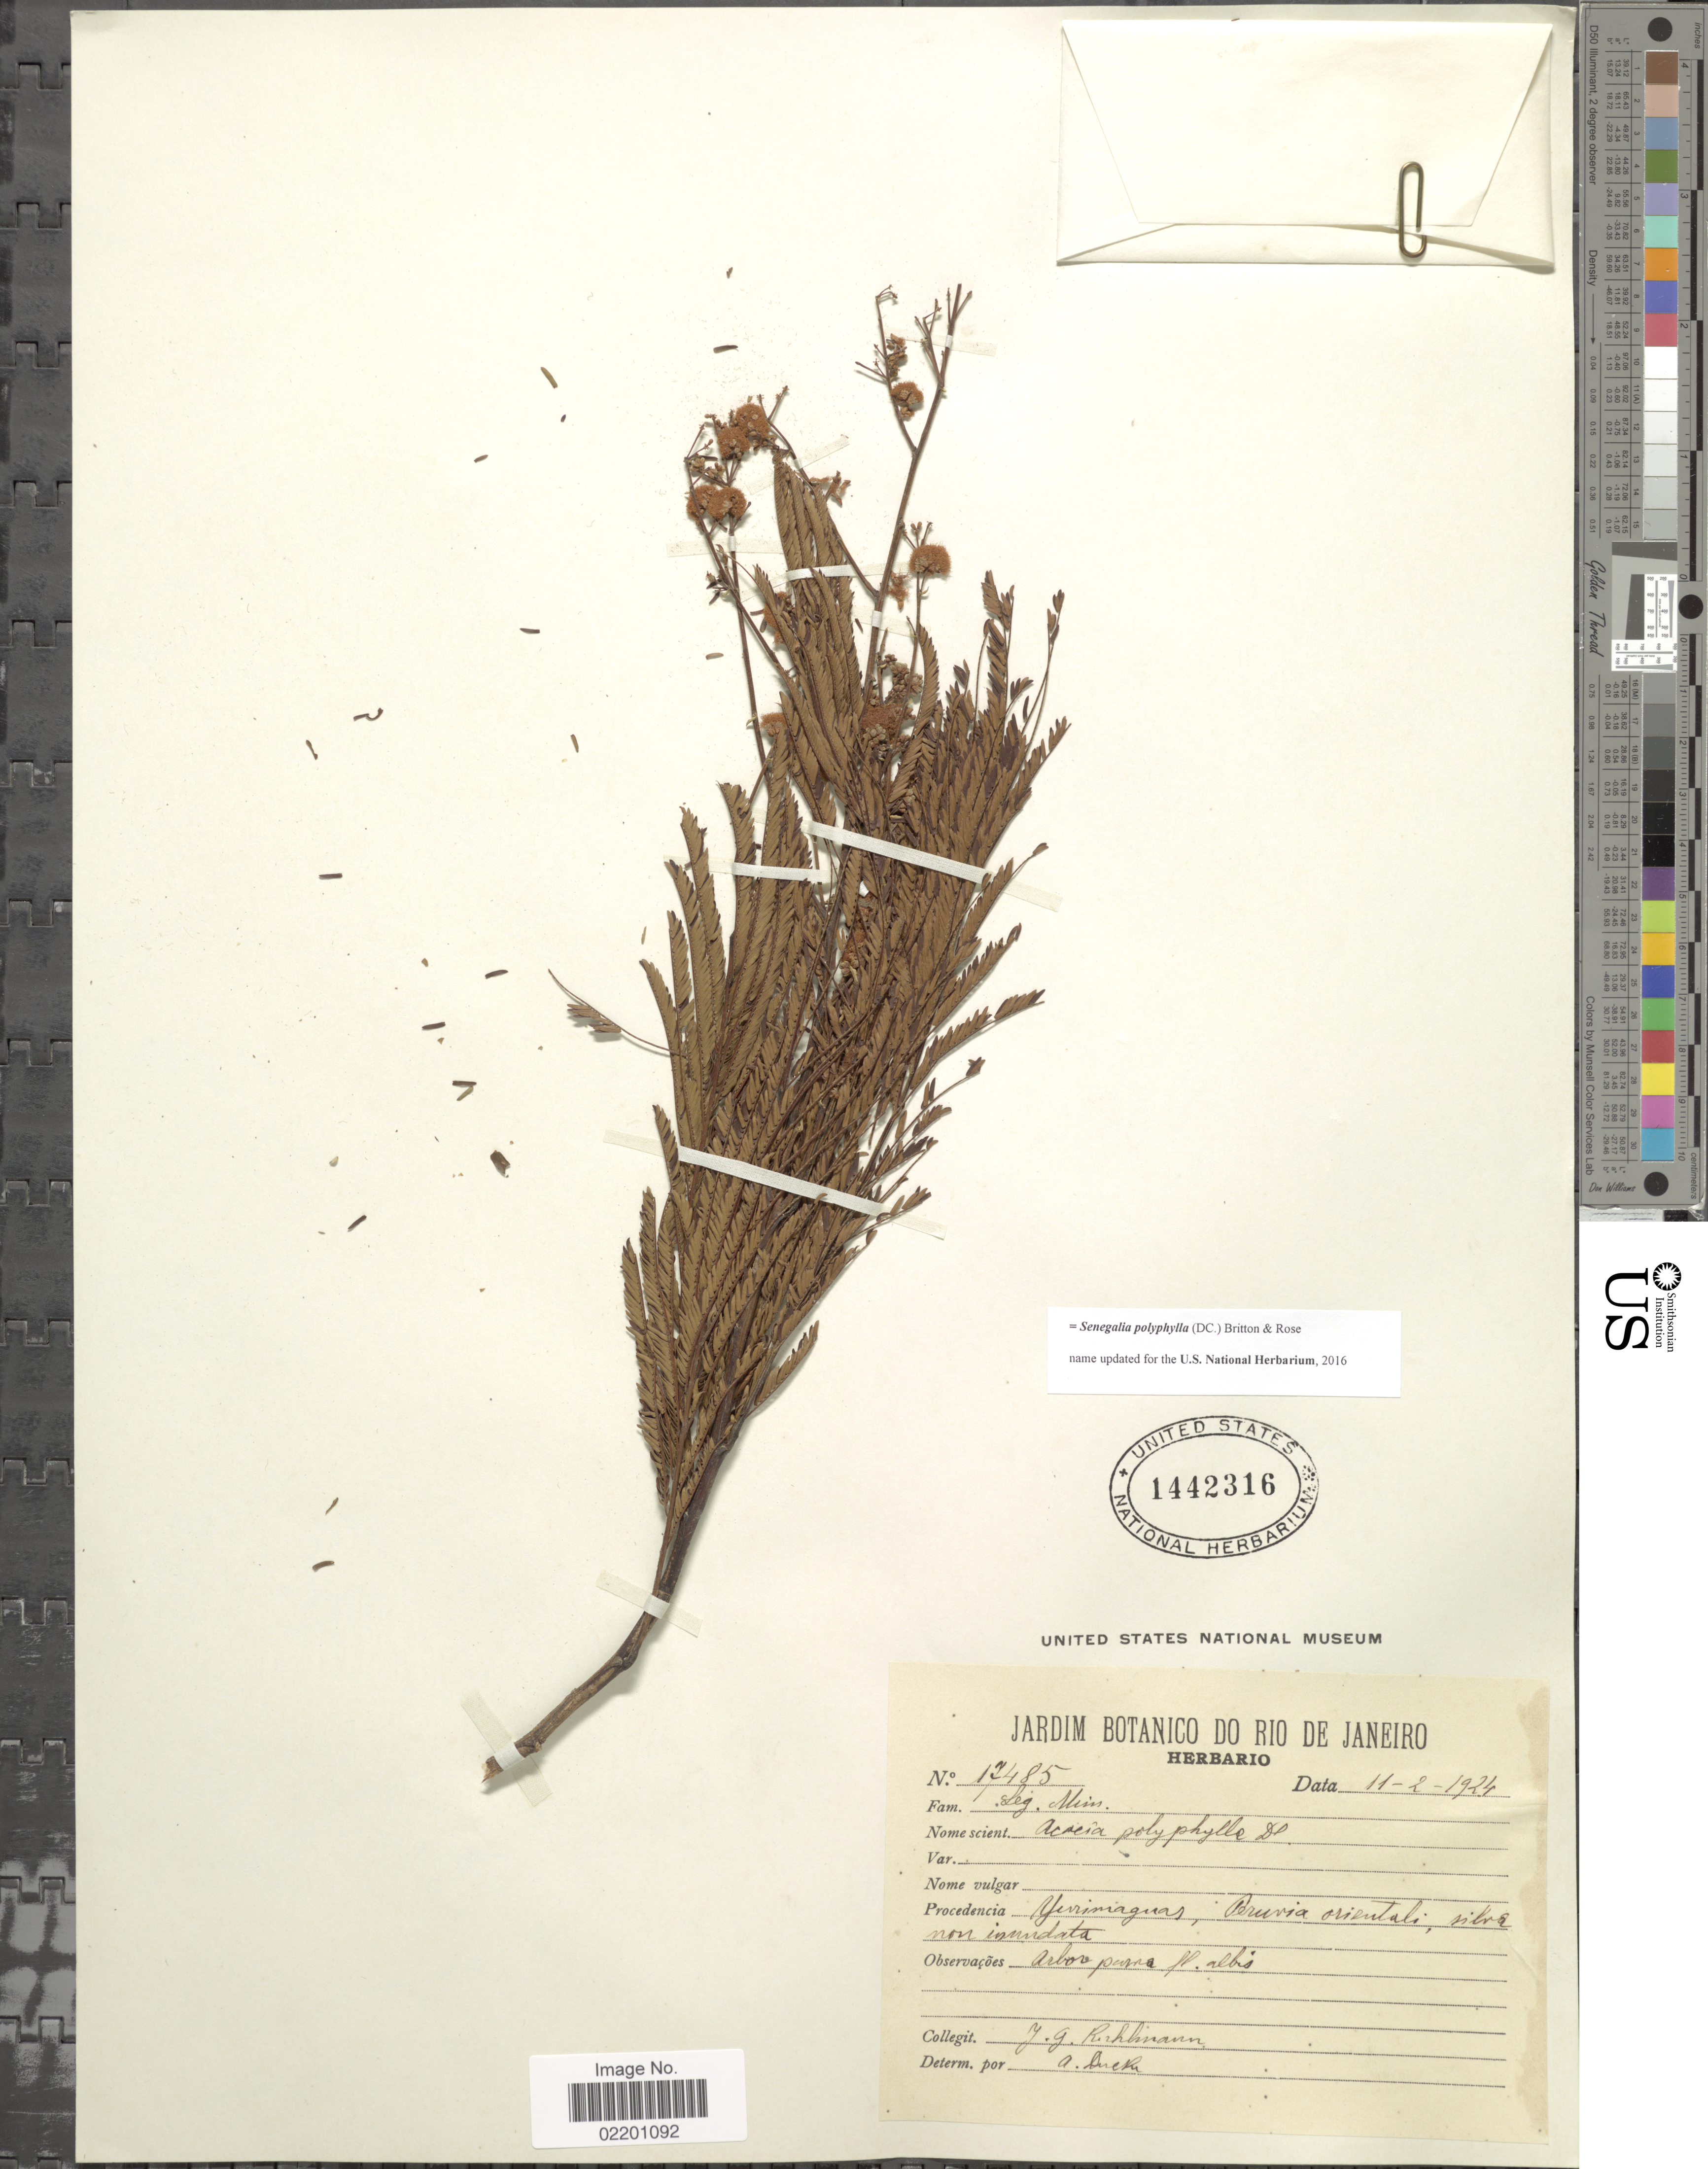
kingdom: Plantae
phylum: Tracheophyta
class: Magnoliopsida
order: Fabales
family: Fabaceae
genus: Senegalia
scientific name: Senegalia loretensis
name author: (J.F. Macbr.) Seigler & Ebinger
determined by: Santos, V. Terra dos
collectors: J. G. Ruhlmann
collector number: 17485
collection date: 1924-02-11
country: Peru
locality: Yurimaguas, Peruvia orientali, silva non inundata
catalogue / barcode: US 1442316